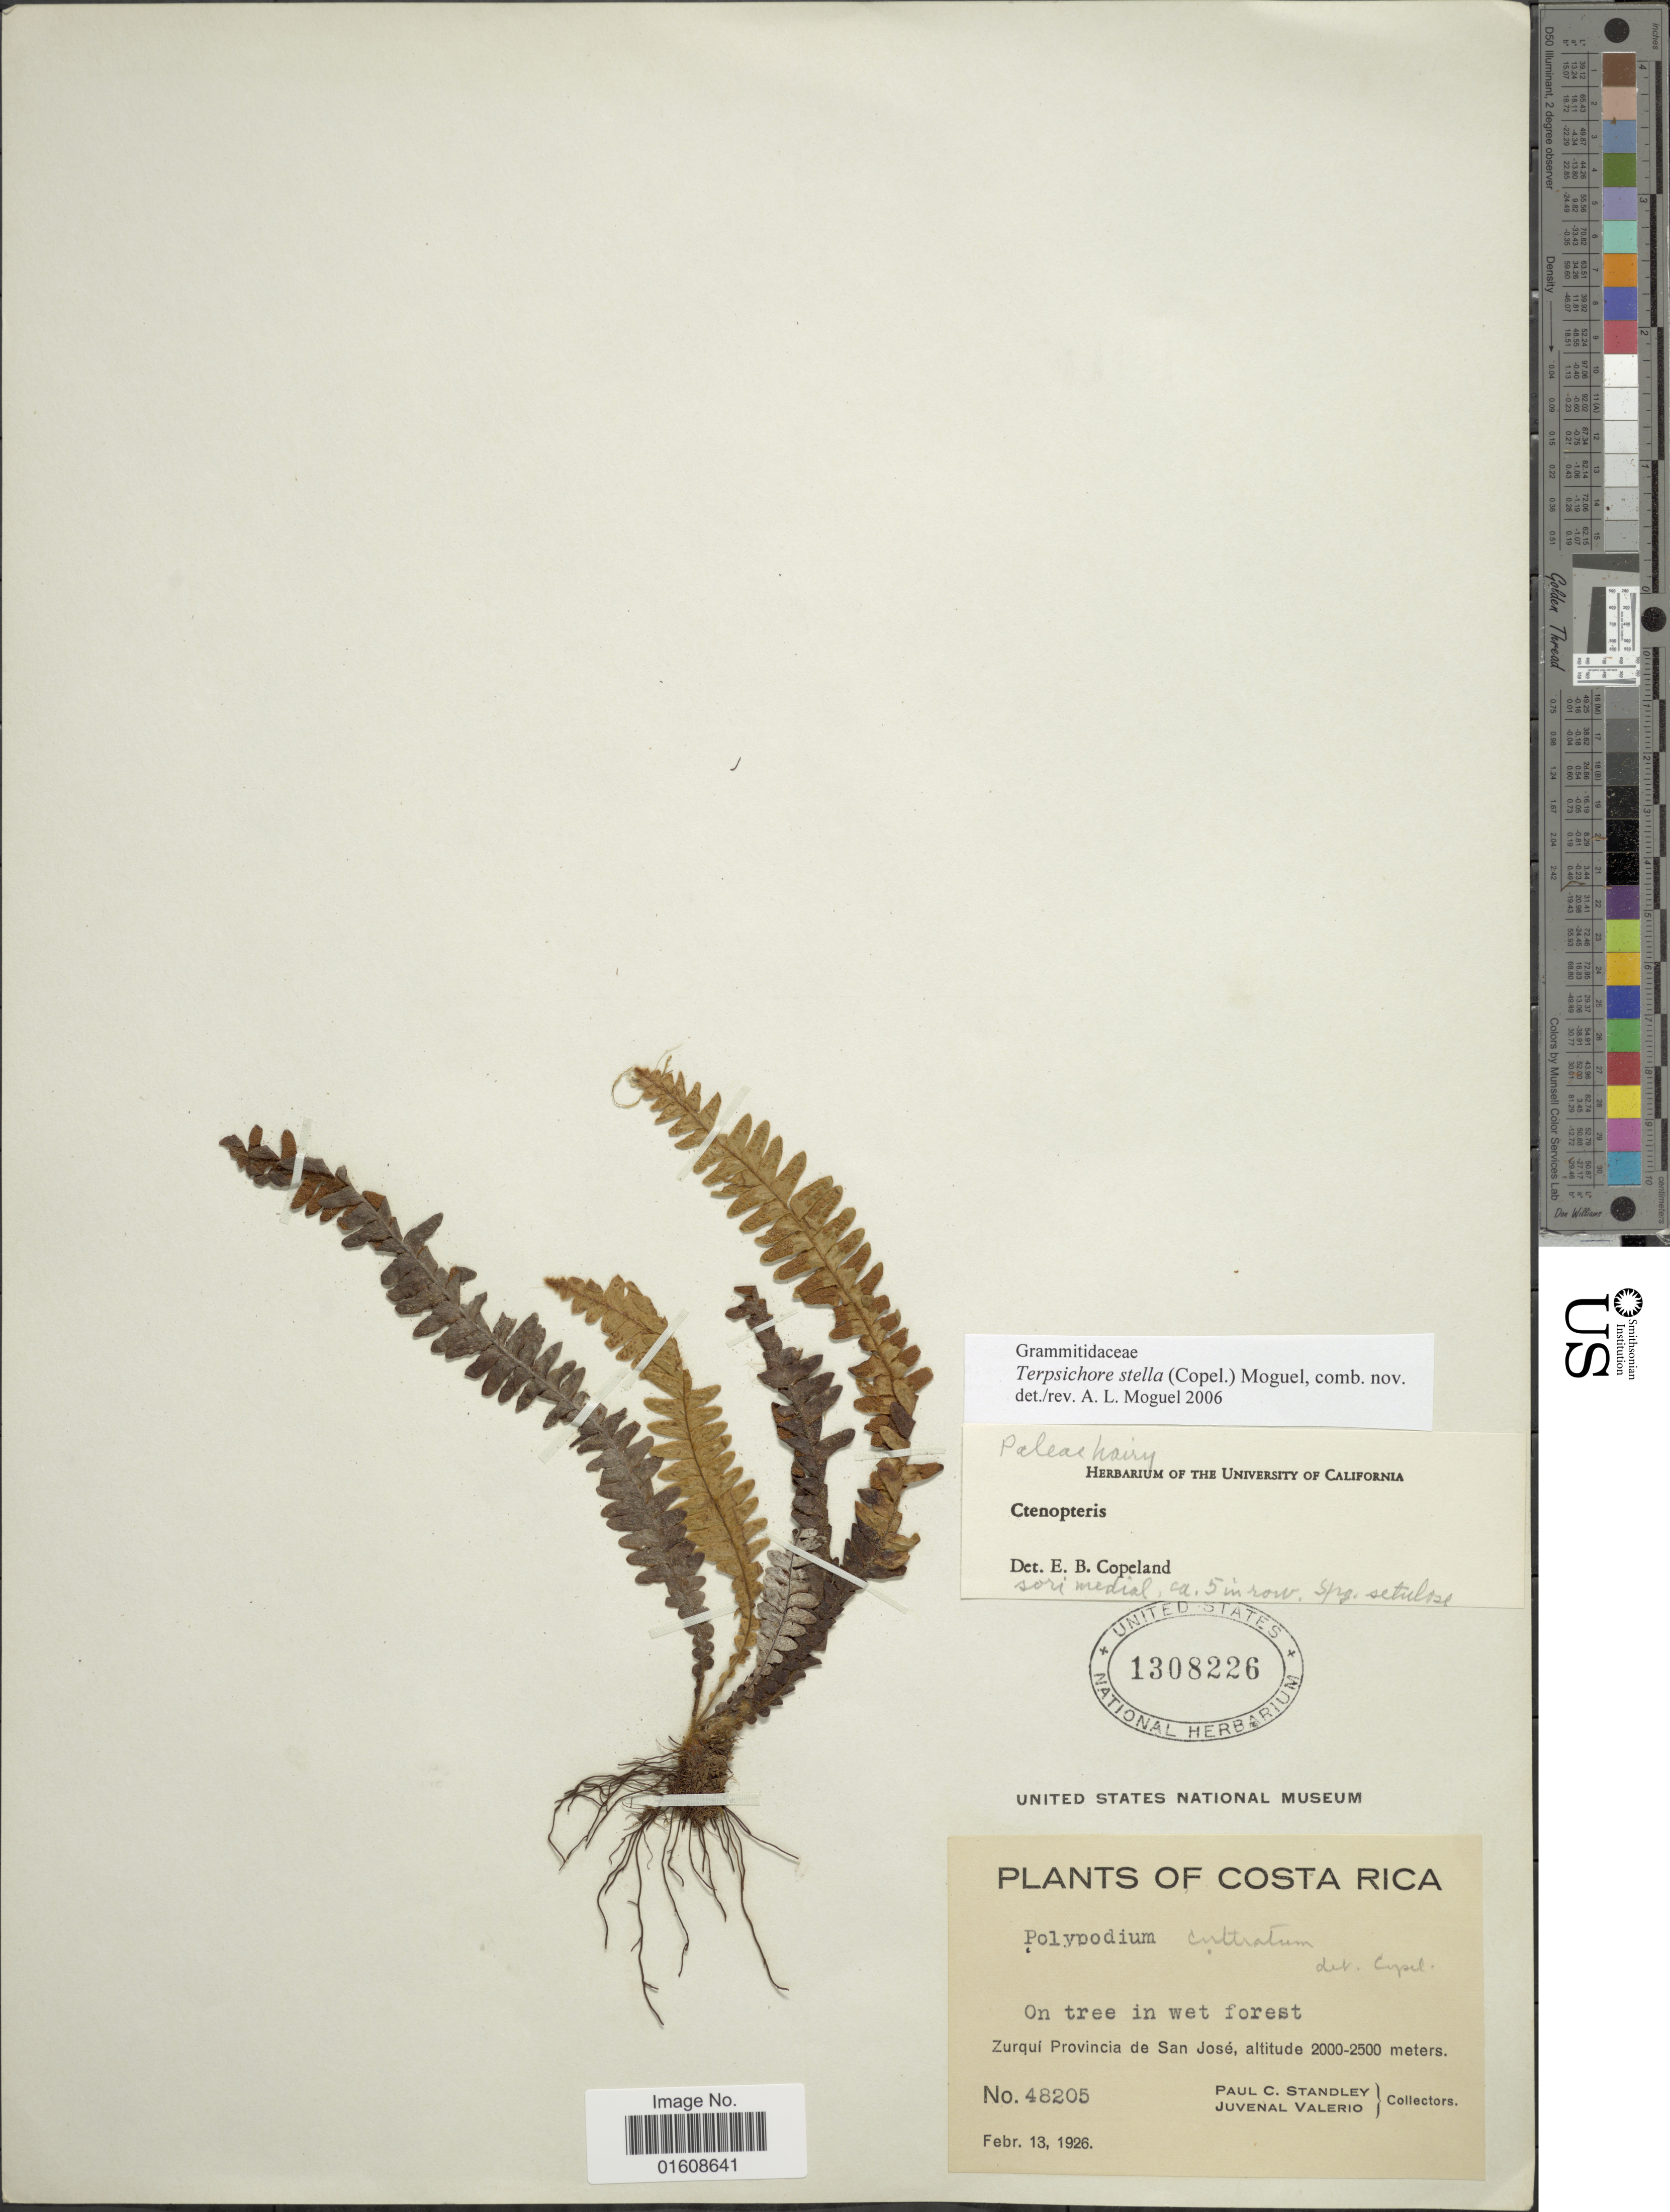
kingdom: Plantae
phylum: Tracheophyta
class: Polypodiopsida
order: Polypodiales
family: Polypodiaceae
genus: Alansmia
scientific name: Alansmia stella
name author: (Copel.) Moguel & M. Kessler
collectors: P. C. Standley & J. Valerio R.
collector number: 48205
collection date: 1926-02-13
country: Costa Rica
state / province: San José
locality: Zurquí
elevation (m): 2000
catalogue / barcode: US 1308226